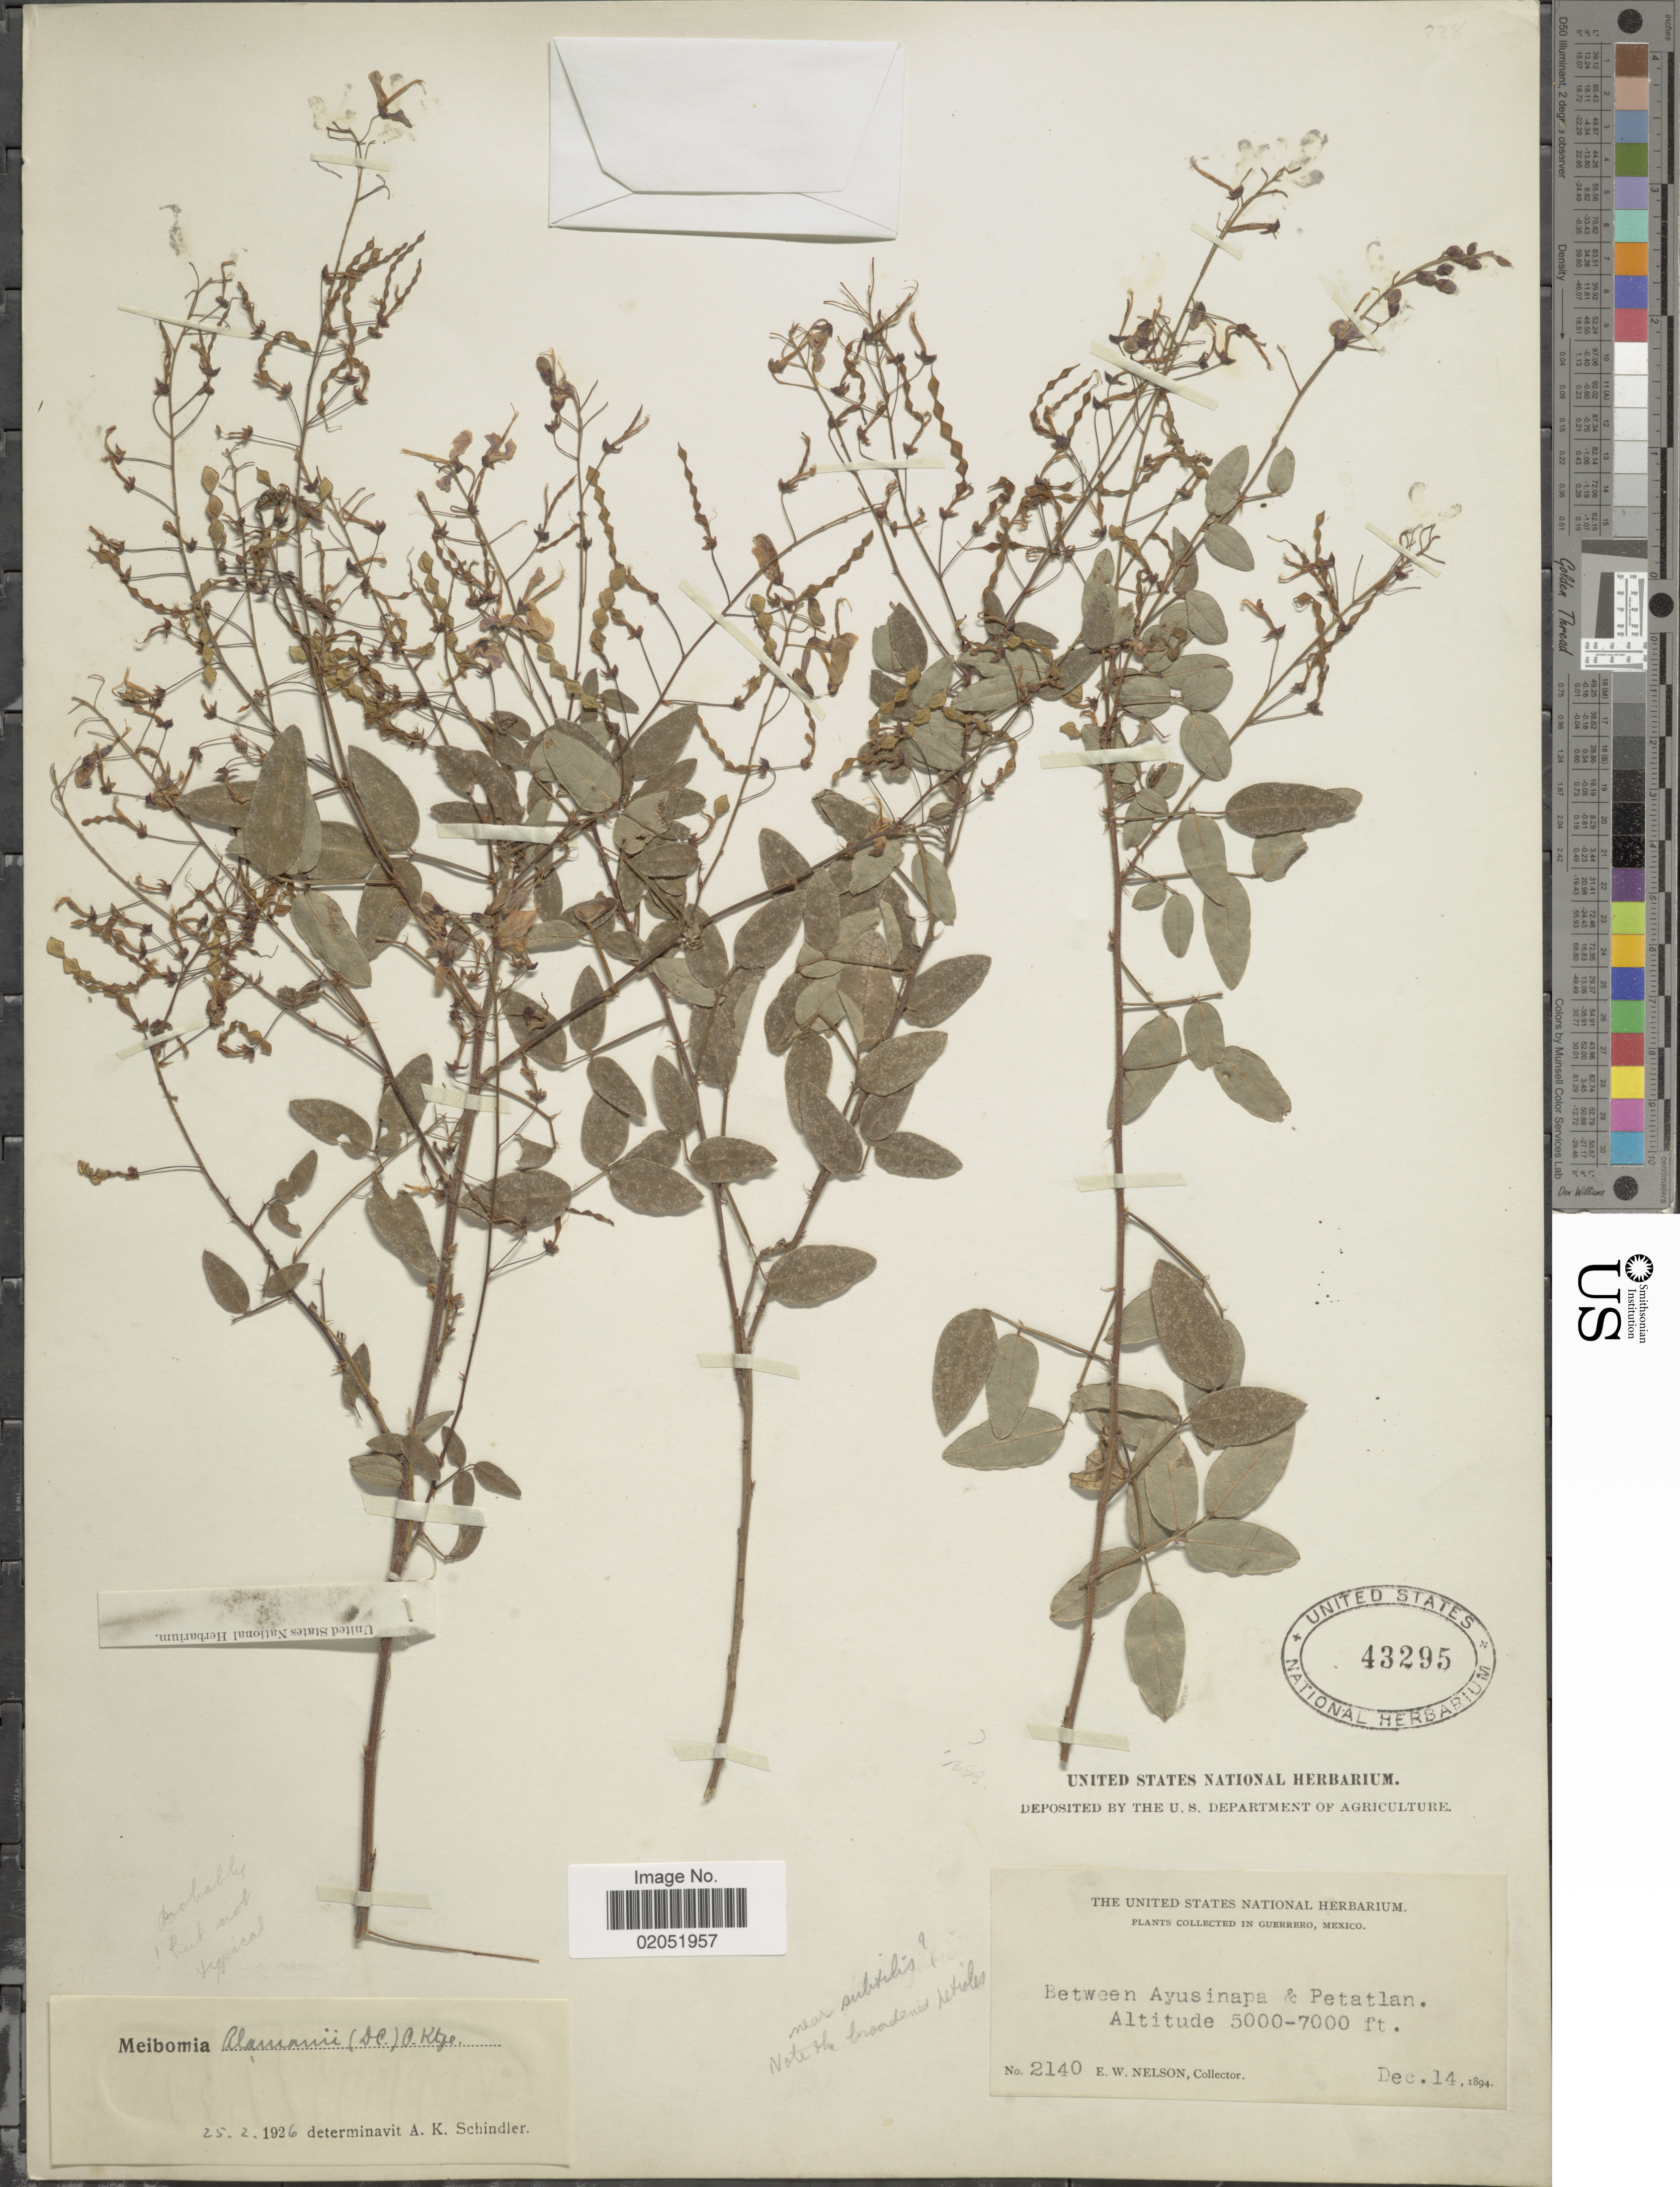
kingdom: Plantae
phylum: Tracheophyta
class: Magnoliopsida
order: Fabales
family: Fabaceae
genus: Desmodium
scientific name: Desmodium alamanii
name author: DC.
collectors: E. W. Nelson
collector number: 2140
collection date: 1894-12-14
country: Mexico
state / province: Guerrero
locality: Guerrero, Mexico.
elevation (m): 1524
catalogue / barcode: US 43295